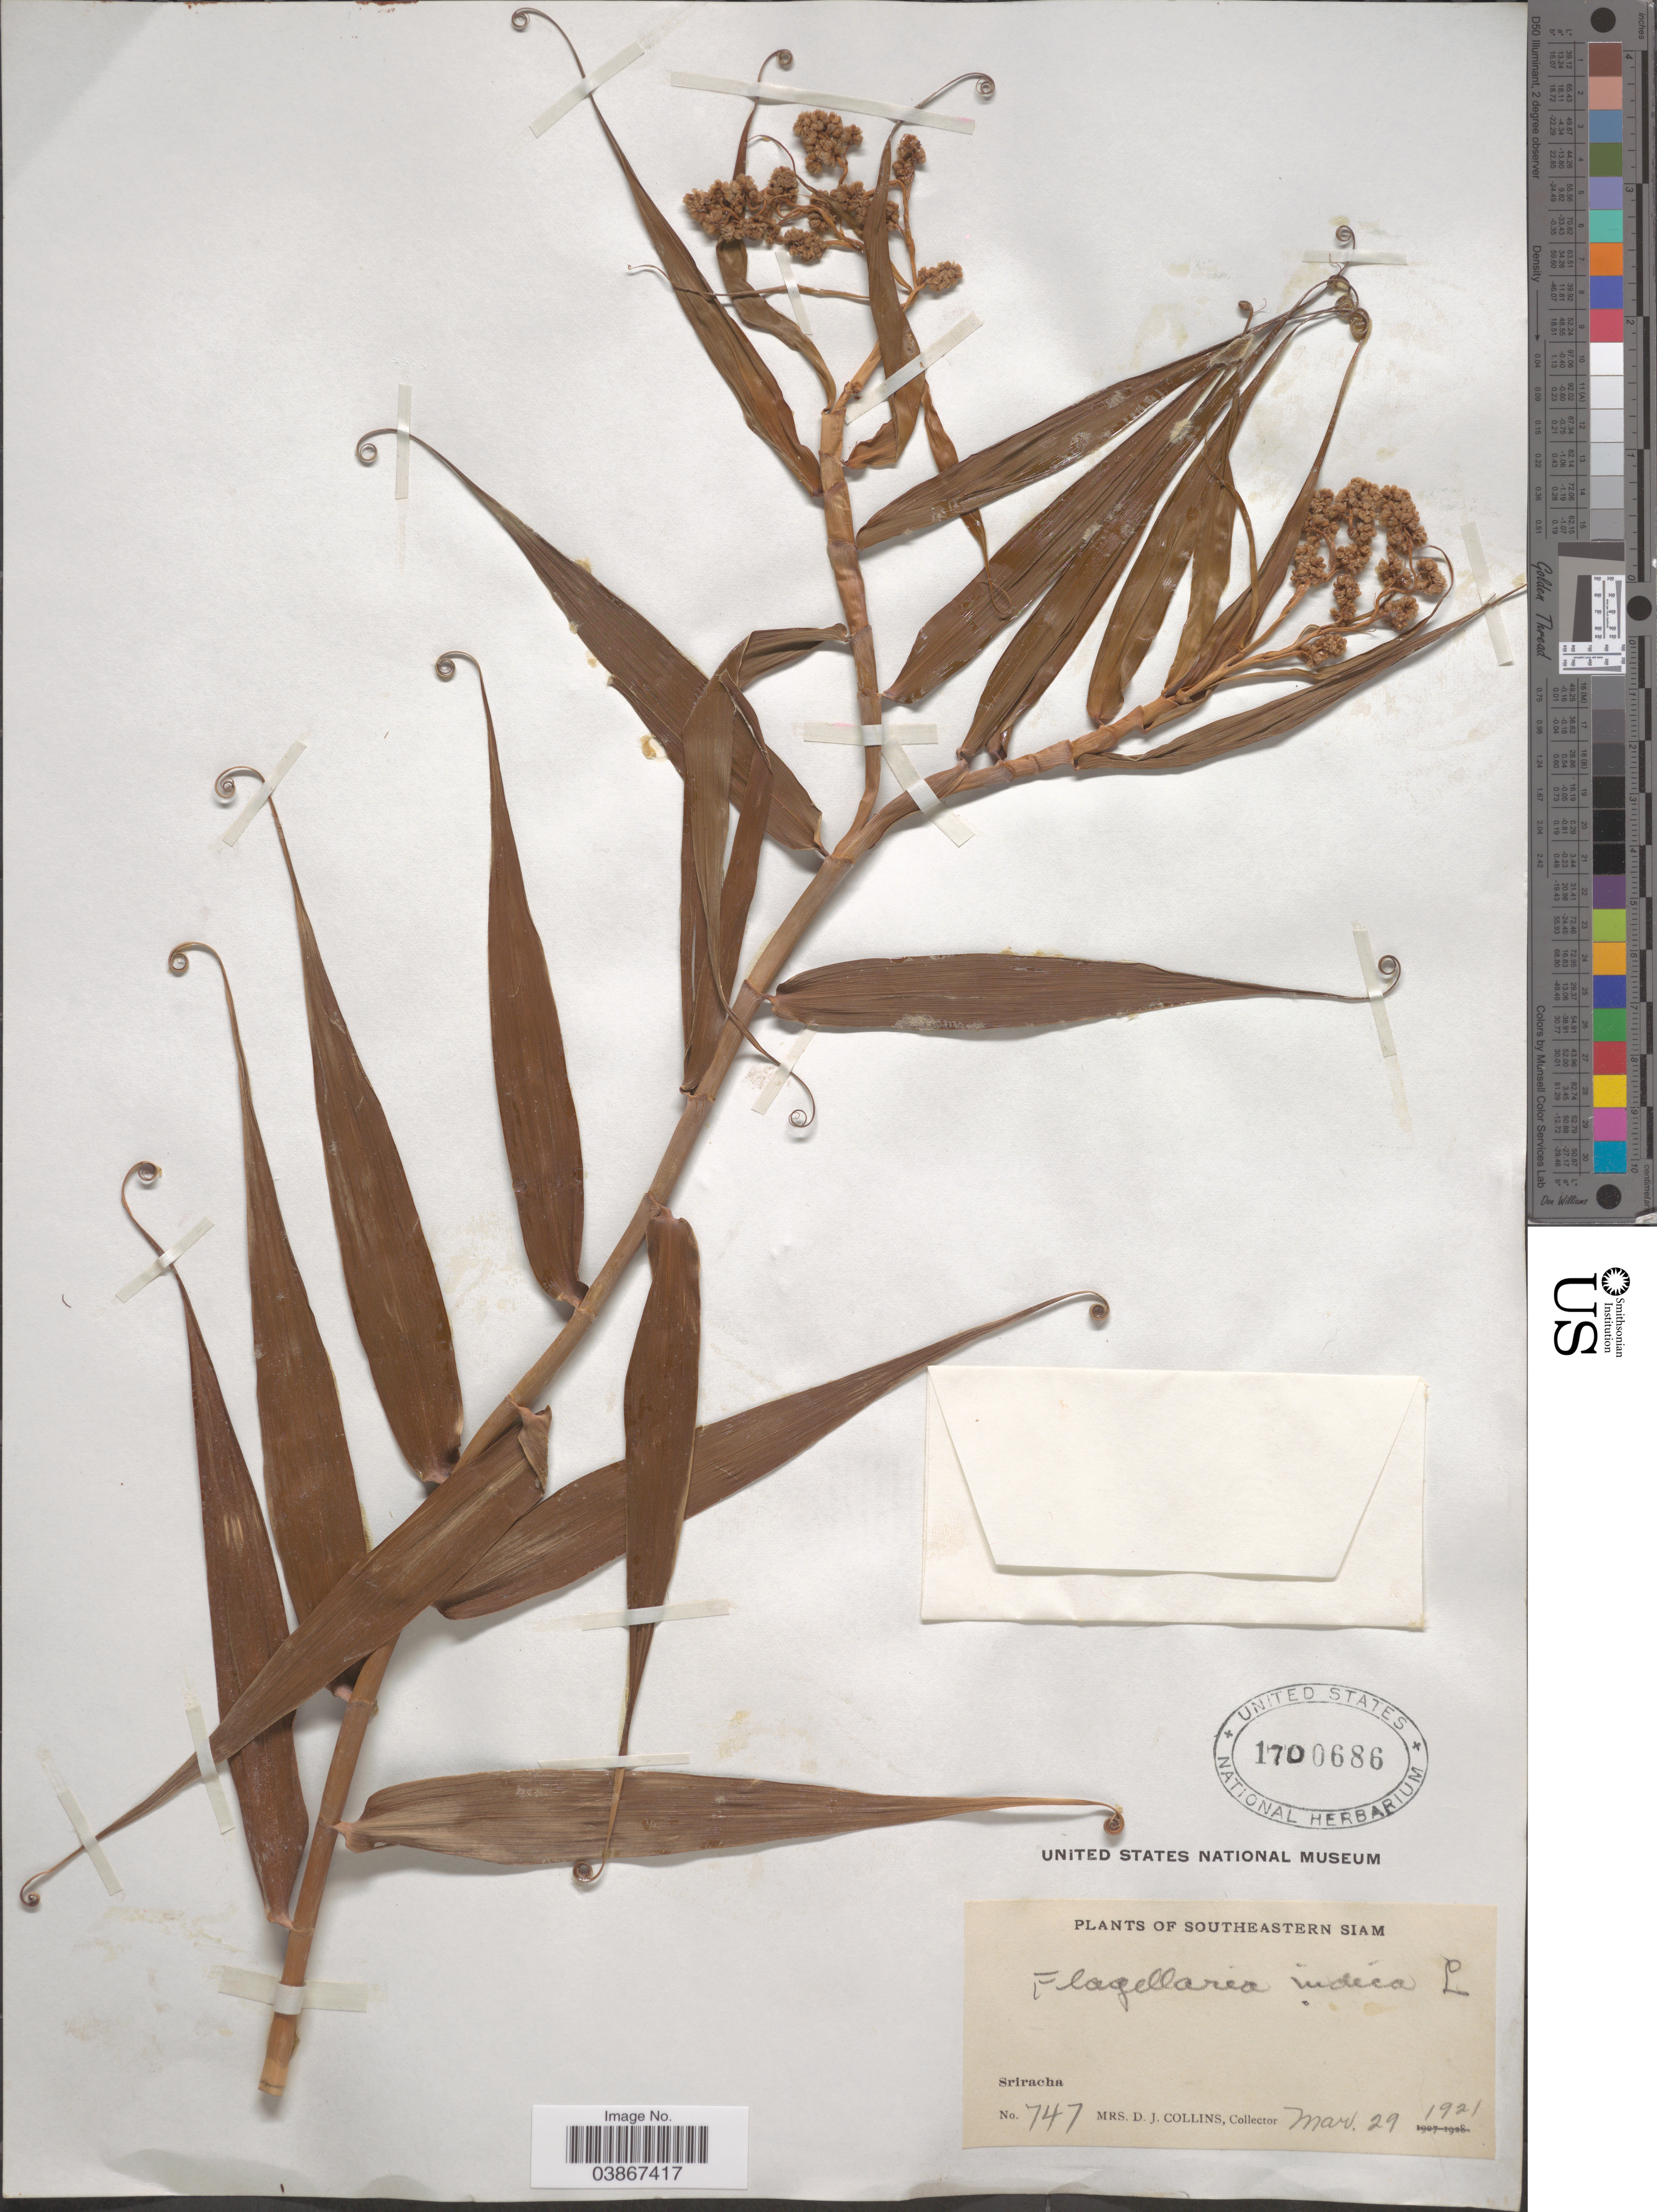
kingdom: Plantae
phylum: Tracheophyta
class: Liliopsida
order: Poales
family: Flagellariaceae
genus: Flagellaria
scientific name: Flagellaria indica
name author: L.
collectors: Mrs. D. J. Collins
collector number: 747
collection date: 1921-03-29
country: Thailand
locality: Southeastern Siam. Sriracha.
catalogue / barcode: US 1700686